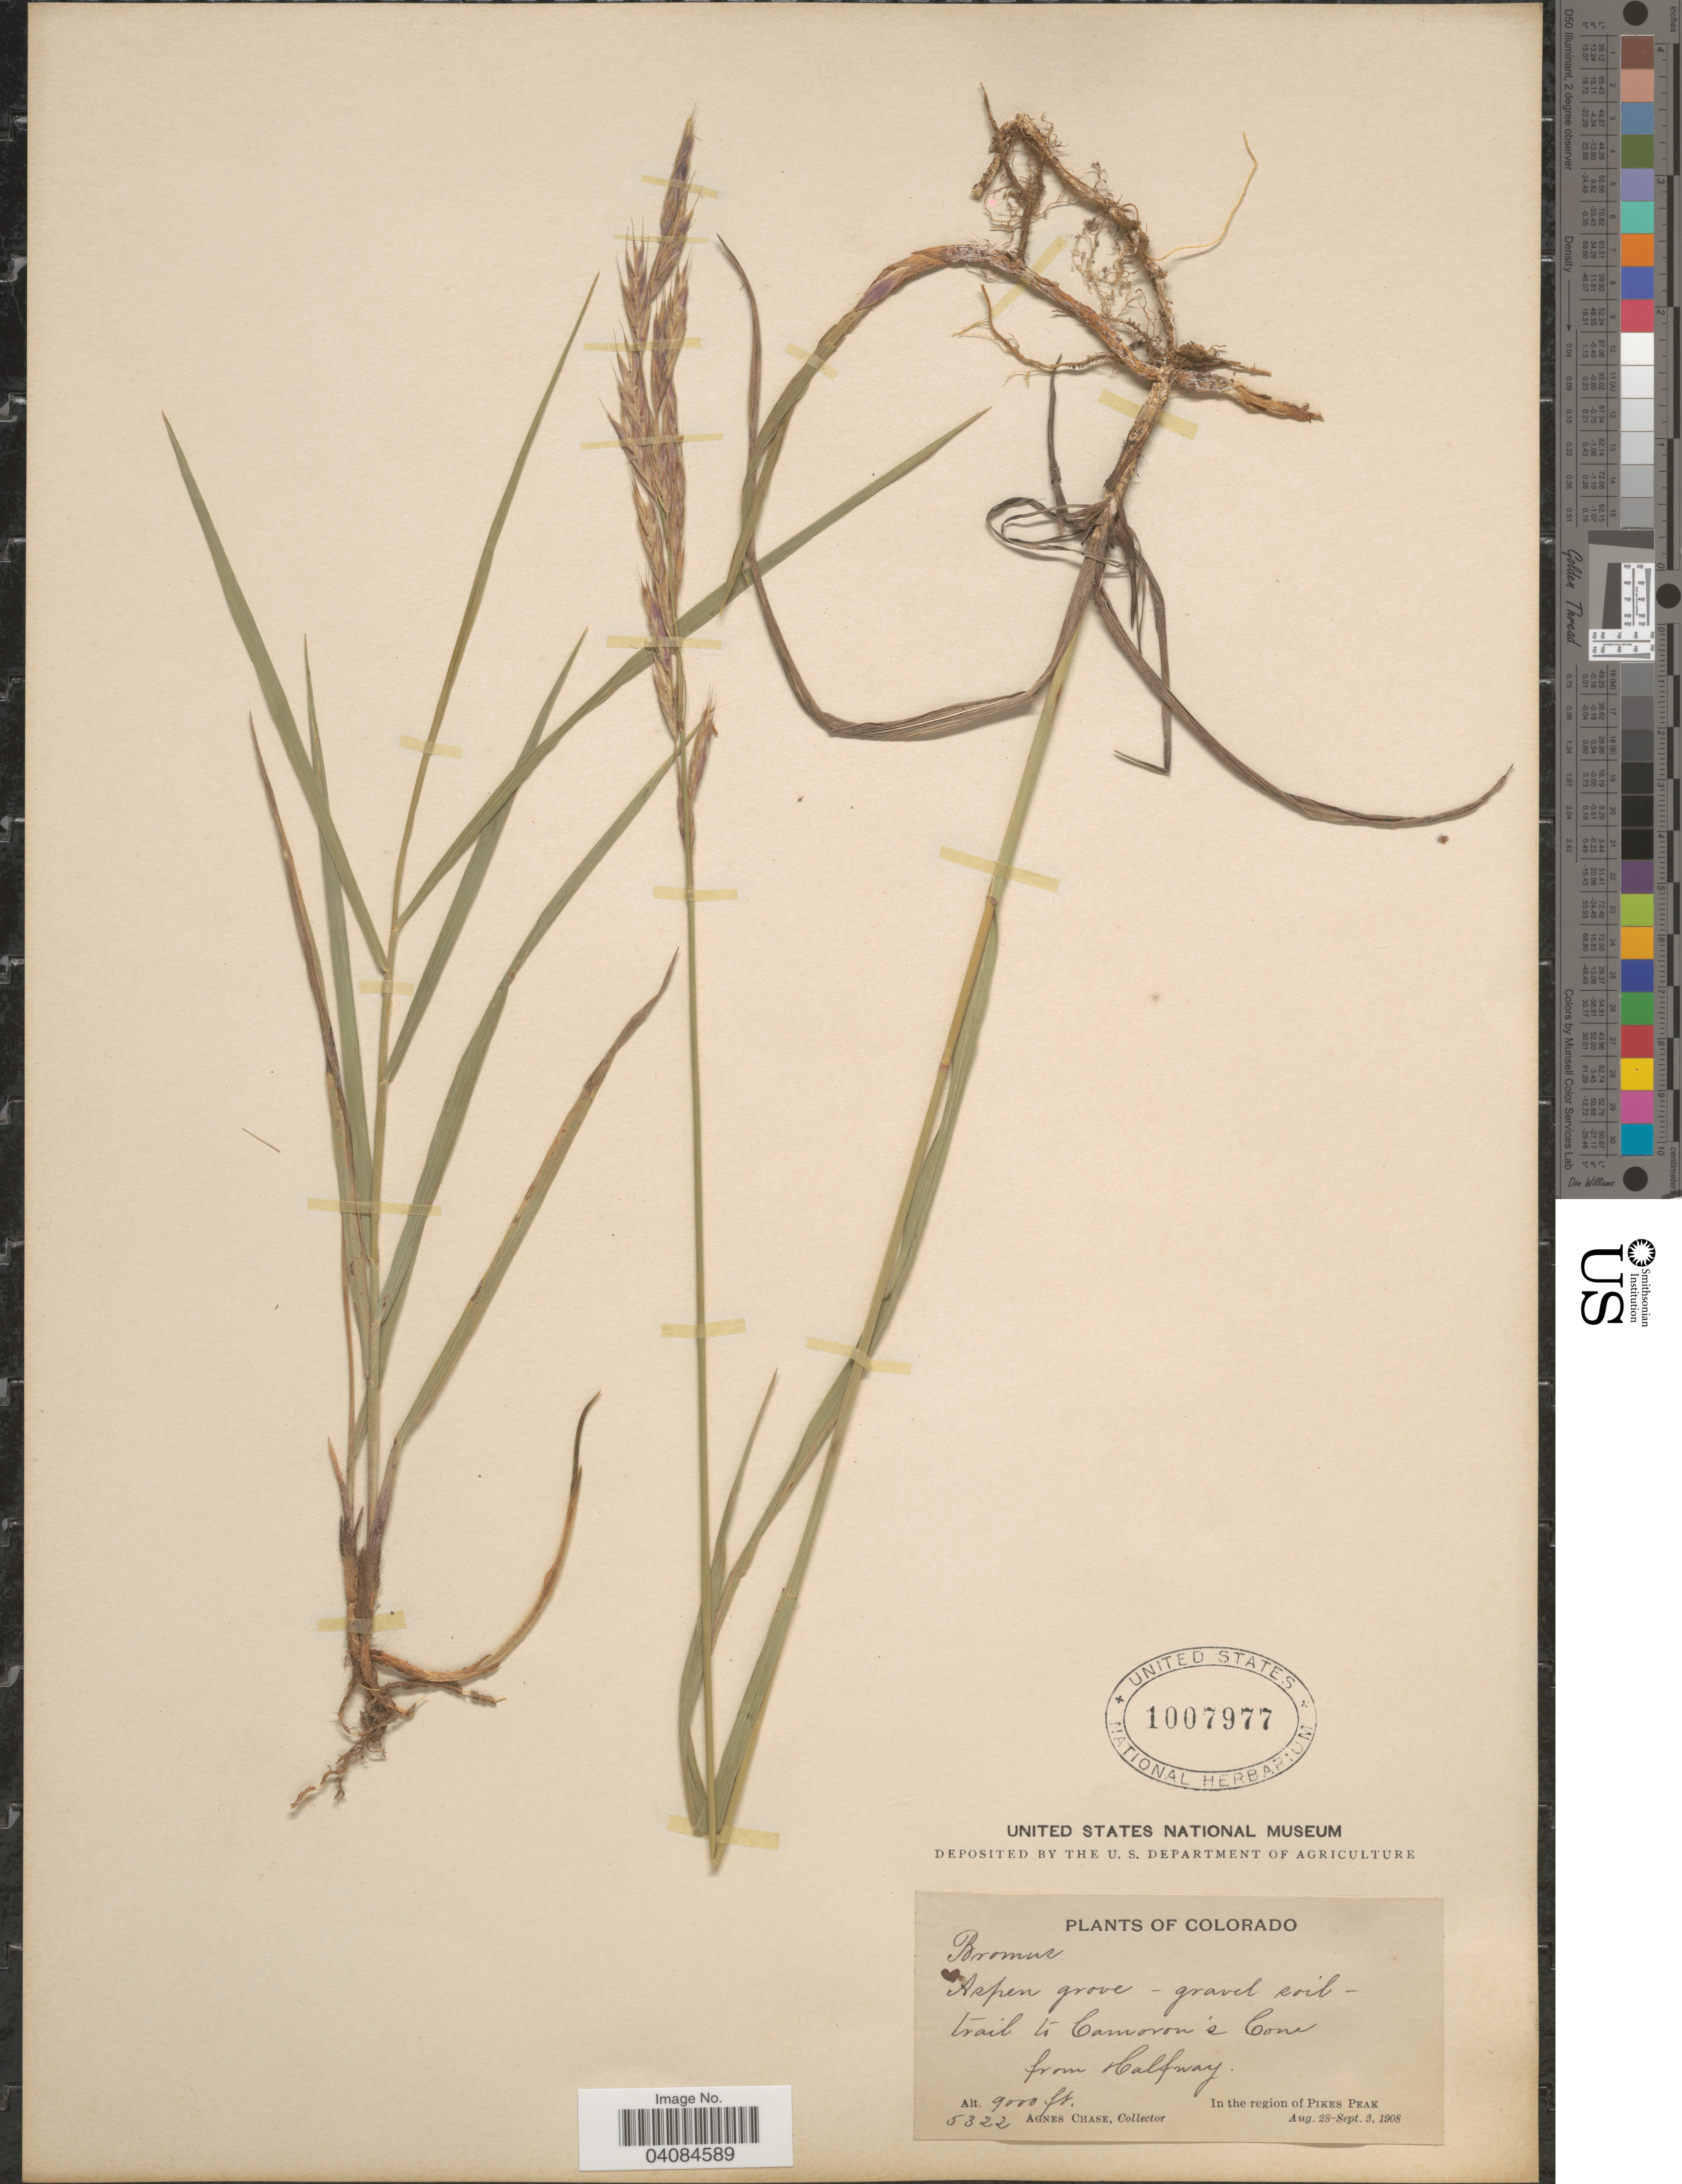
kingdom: Plantae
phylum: Tracheophyta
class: Liliopsida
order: Poales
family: Poaceae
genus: Bromus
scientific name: Bromus pumpellianus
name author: Scribn.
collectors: A. Chase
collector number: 5322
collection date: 1908-08-28/1908-09-03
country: United States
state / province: Colorado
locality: Trail to Cameron's Cone from Halfway. In the region of Pikes Peak.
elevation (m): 2743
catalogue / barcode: US 1007977